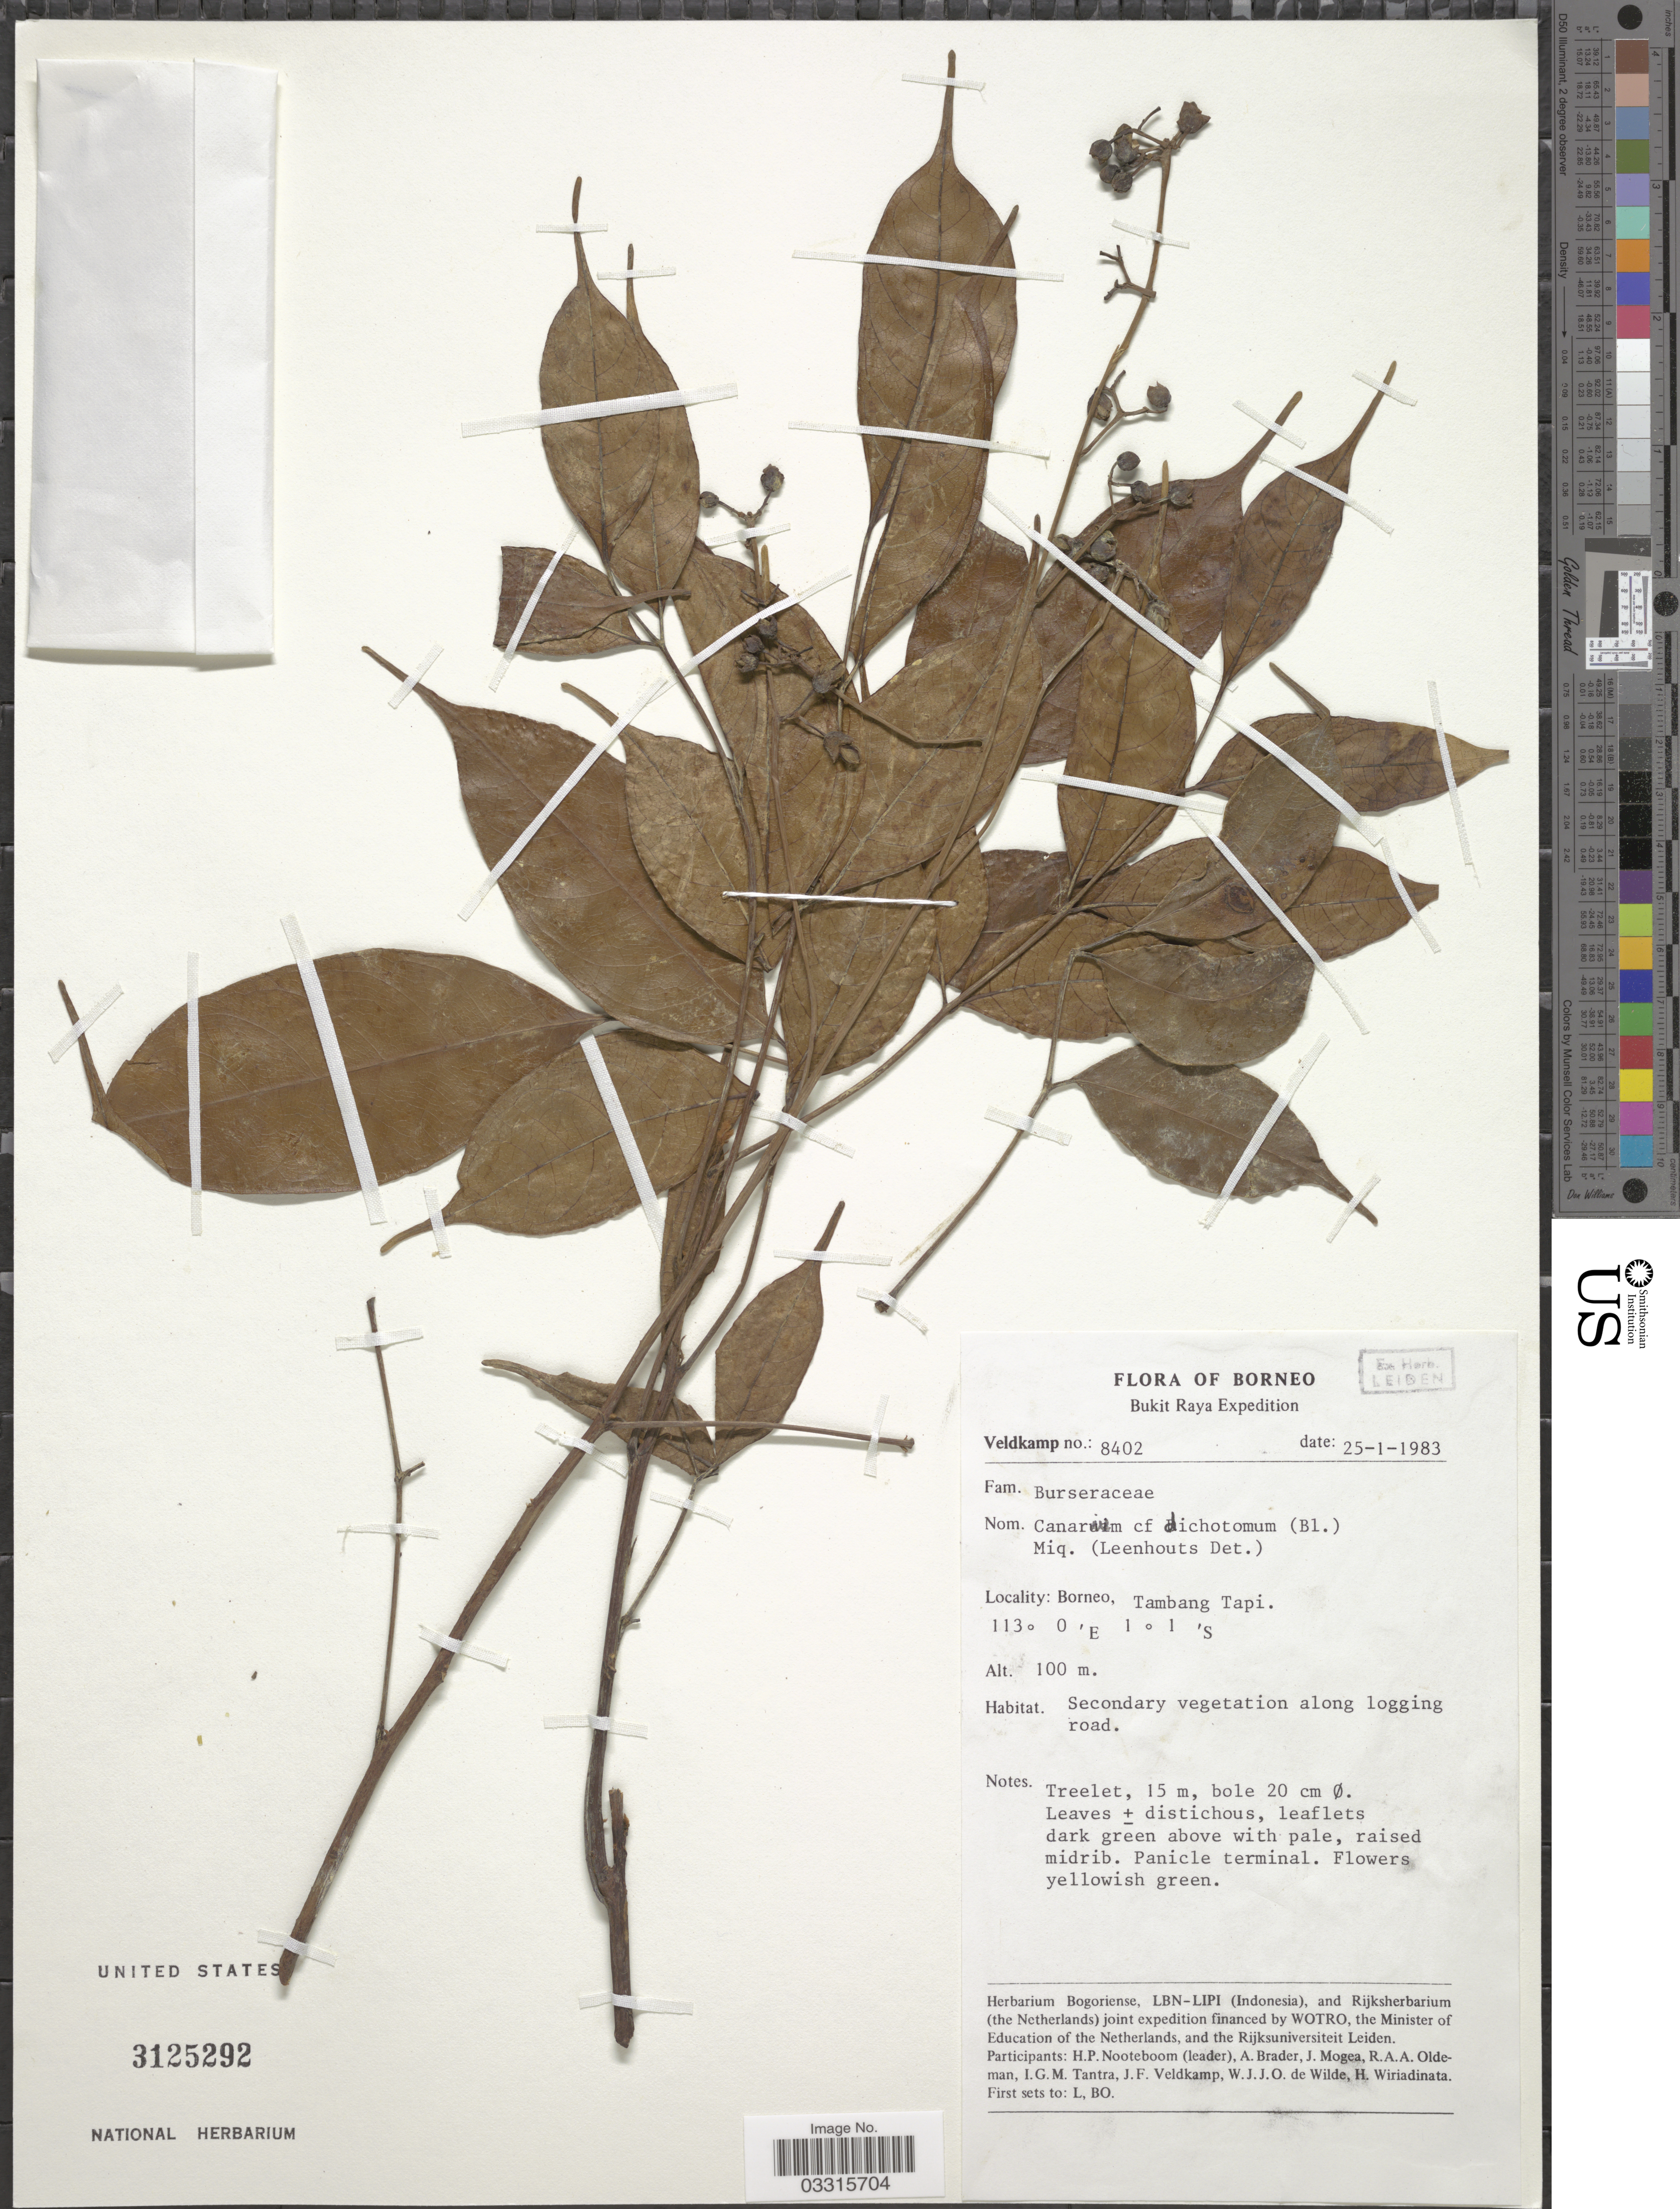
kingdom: Plantae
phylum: Tracheophyta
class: Magnoliopsida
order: Sapindales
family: Burseraceae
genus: Canarium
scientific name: Canarium dichotomum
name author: Miq.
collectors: J. F. Veldkamp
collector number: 8402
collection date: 1983-01-25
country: Indonesia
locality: Borneo. Bukit Raya. Tambang Tapi.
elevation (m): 100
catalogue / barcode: US 3125292